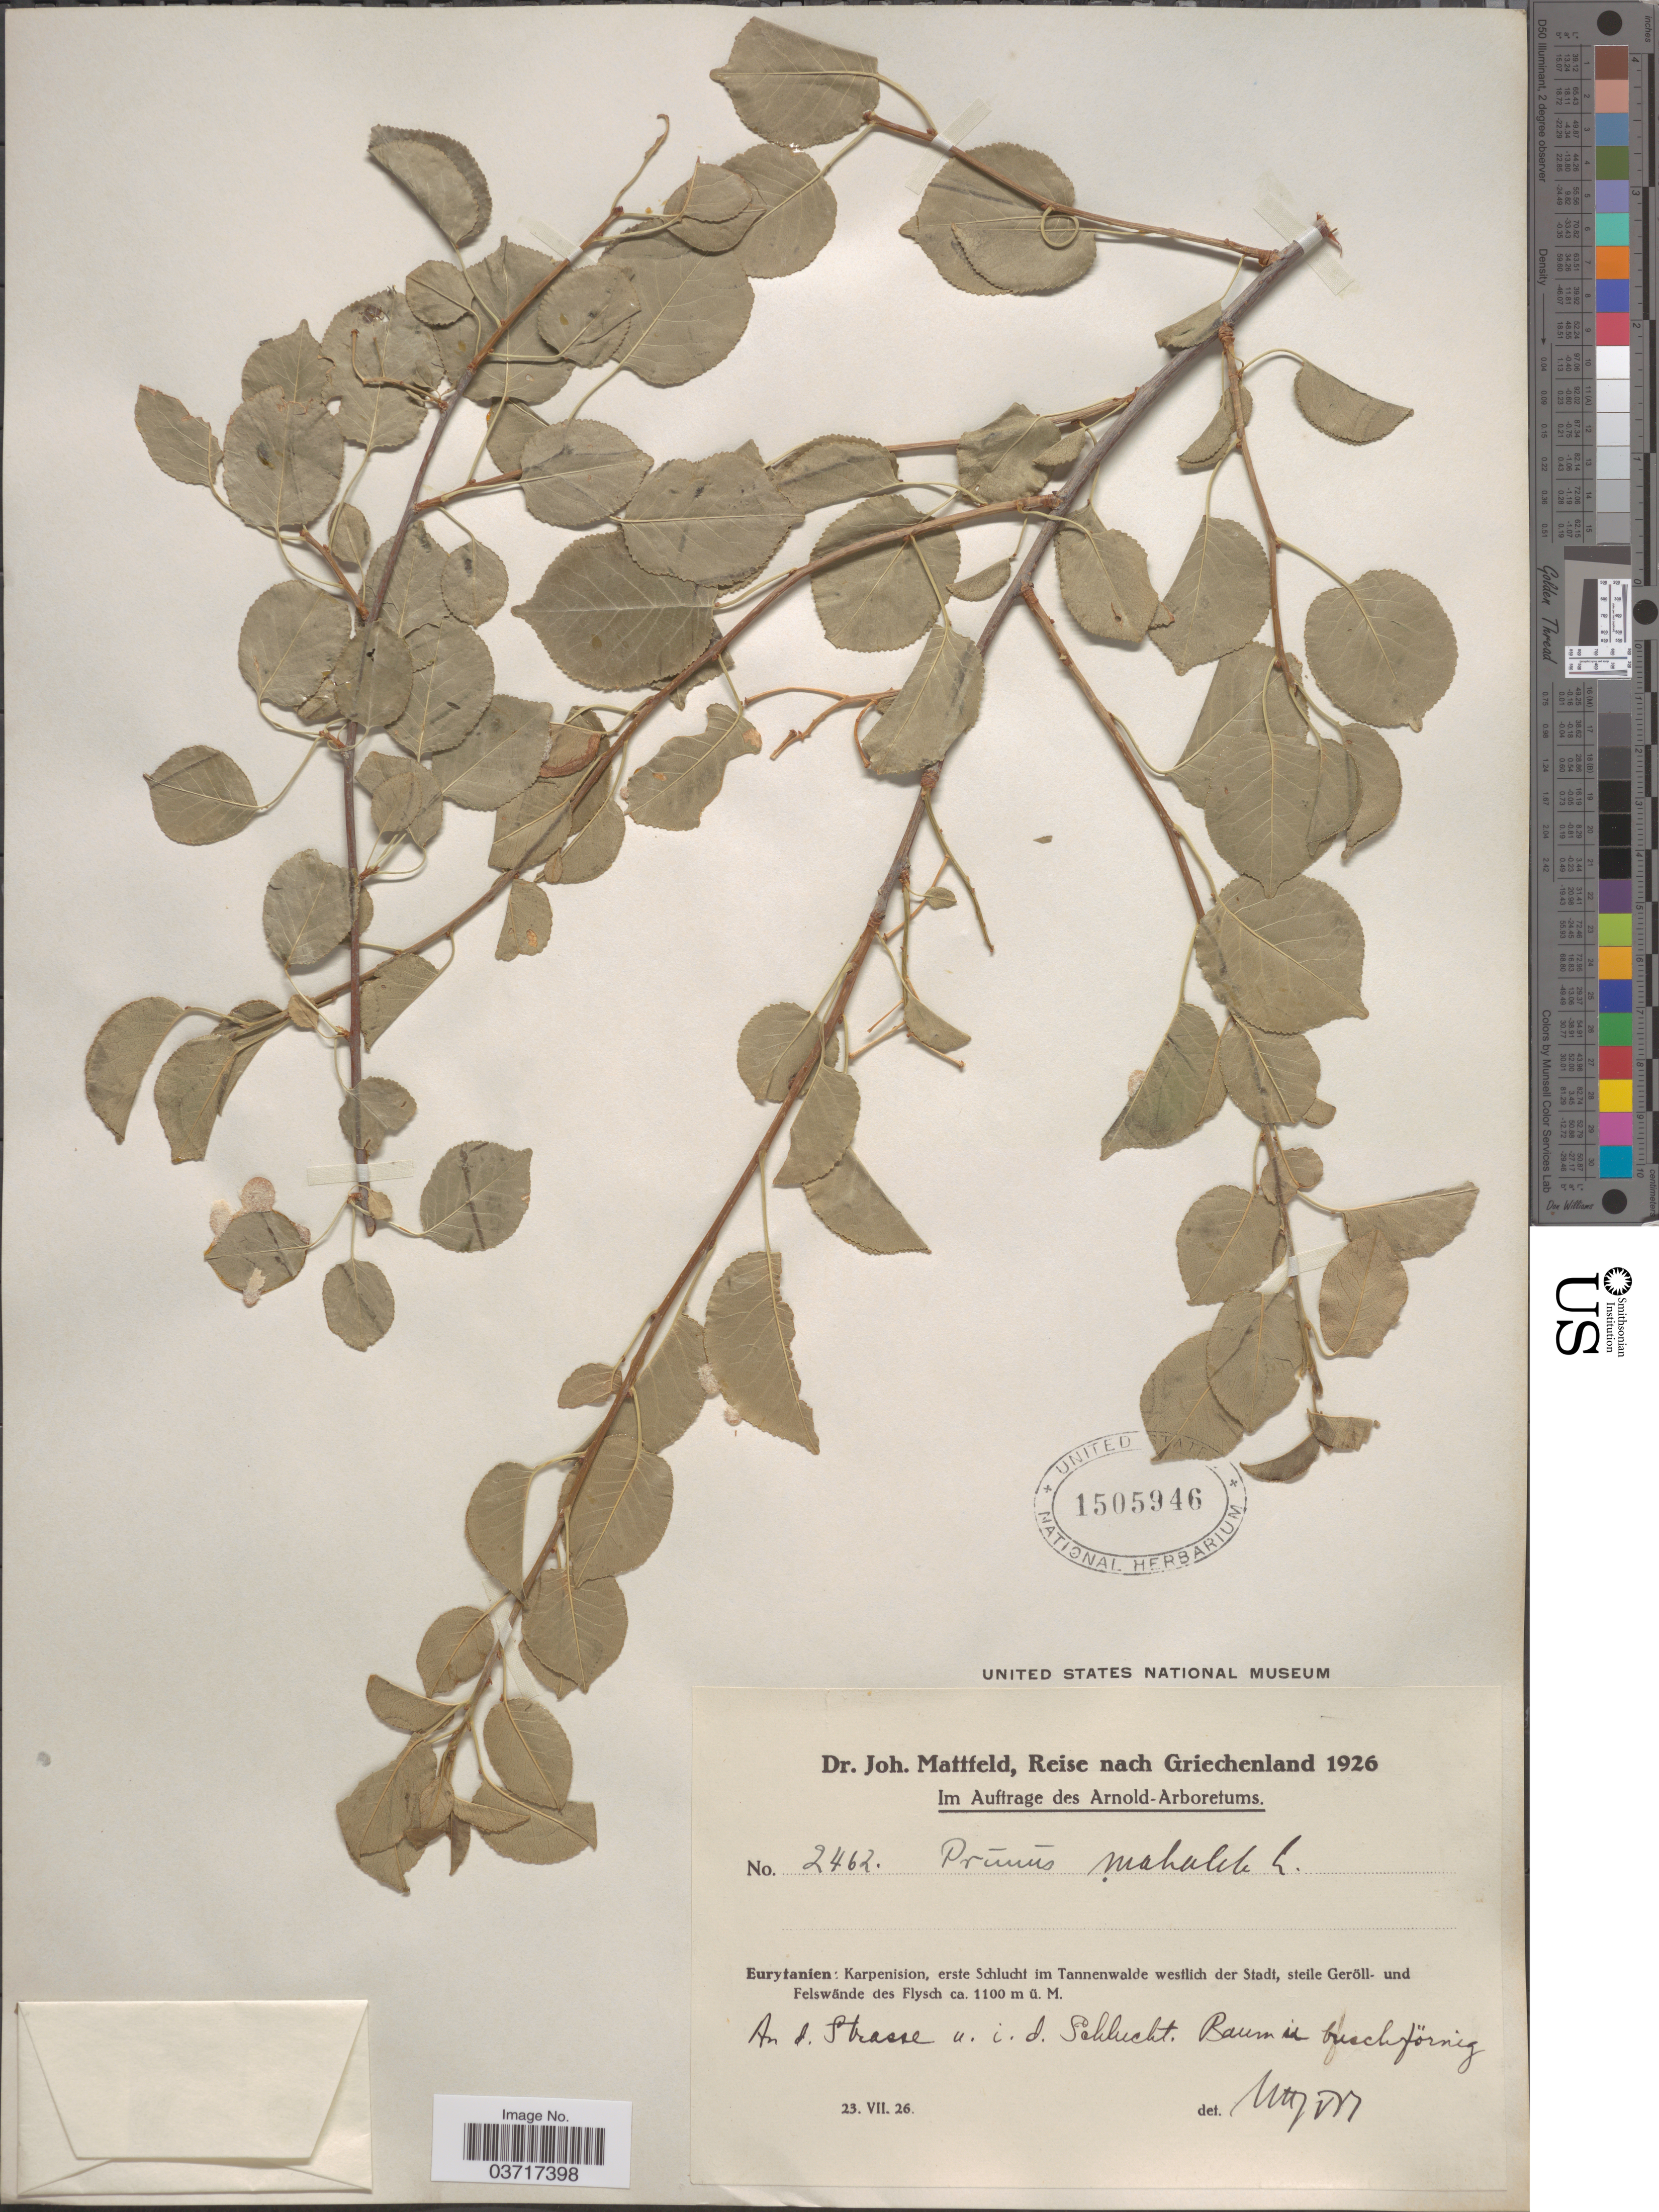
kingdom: Plantae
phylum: Tracheophyta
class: Magnoliopsida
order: Rosales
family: Rosaceae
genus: Prunus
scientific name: Prunus mahaleb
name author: L.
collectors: J. Mattfeld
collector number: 2462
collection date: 1926-07-23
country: Greece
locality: Eurytanien: Karpenision, erste Schlucht im Tannenwalde westlich der Stadt, steile Geröll- und Felswände des Flysch. An d. Strasse u.i.d. Saklucht.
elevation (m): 1100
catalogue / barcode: US 1505946